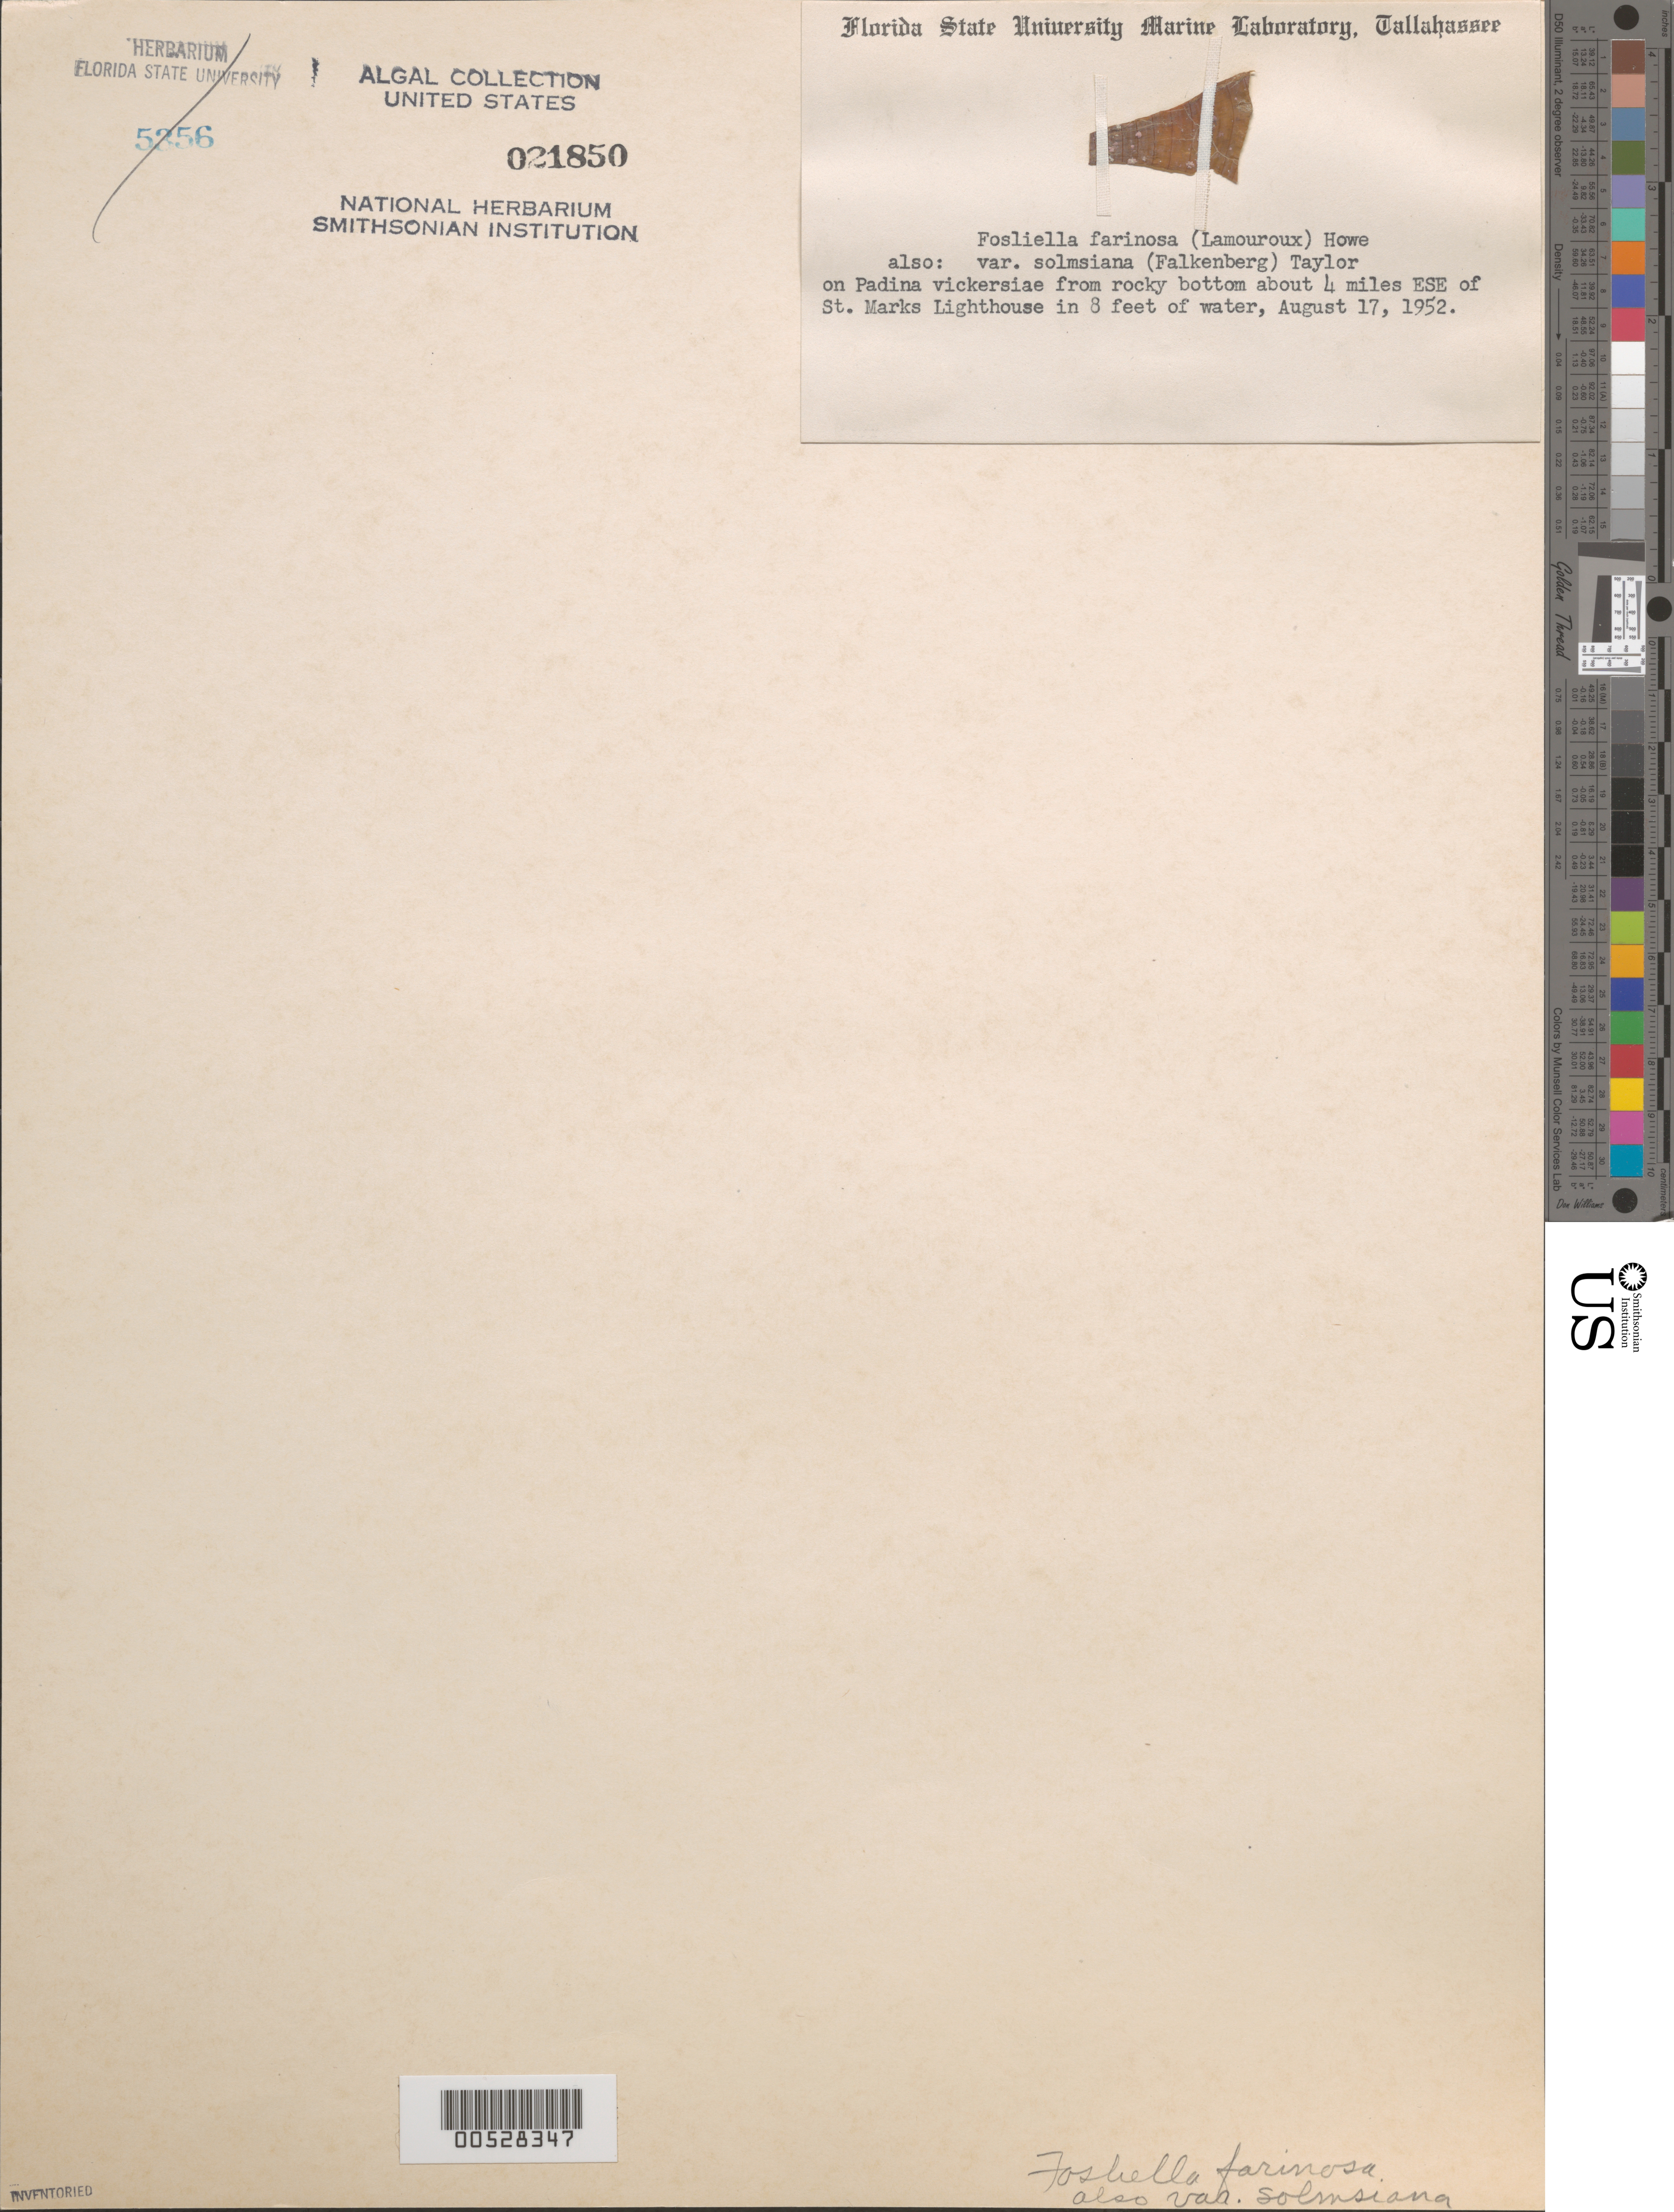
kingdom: Plantae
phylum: Rhodophyta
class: Florideophyceae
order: Corallinales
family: Hydrolithaceae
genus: Hydrolithon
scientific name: Hydrolithon farinosum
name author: (J.V.Lamouroux) Penrose & Y.M. Chamb.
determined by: Algae name updating Project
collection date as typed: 17 Aug 1952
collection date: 1952-08-17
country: United States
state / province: Florida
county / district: Wakulla County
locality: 4 miles east southeast of St. Marks Lighthouse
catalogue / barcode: US 21850